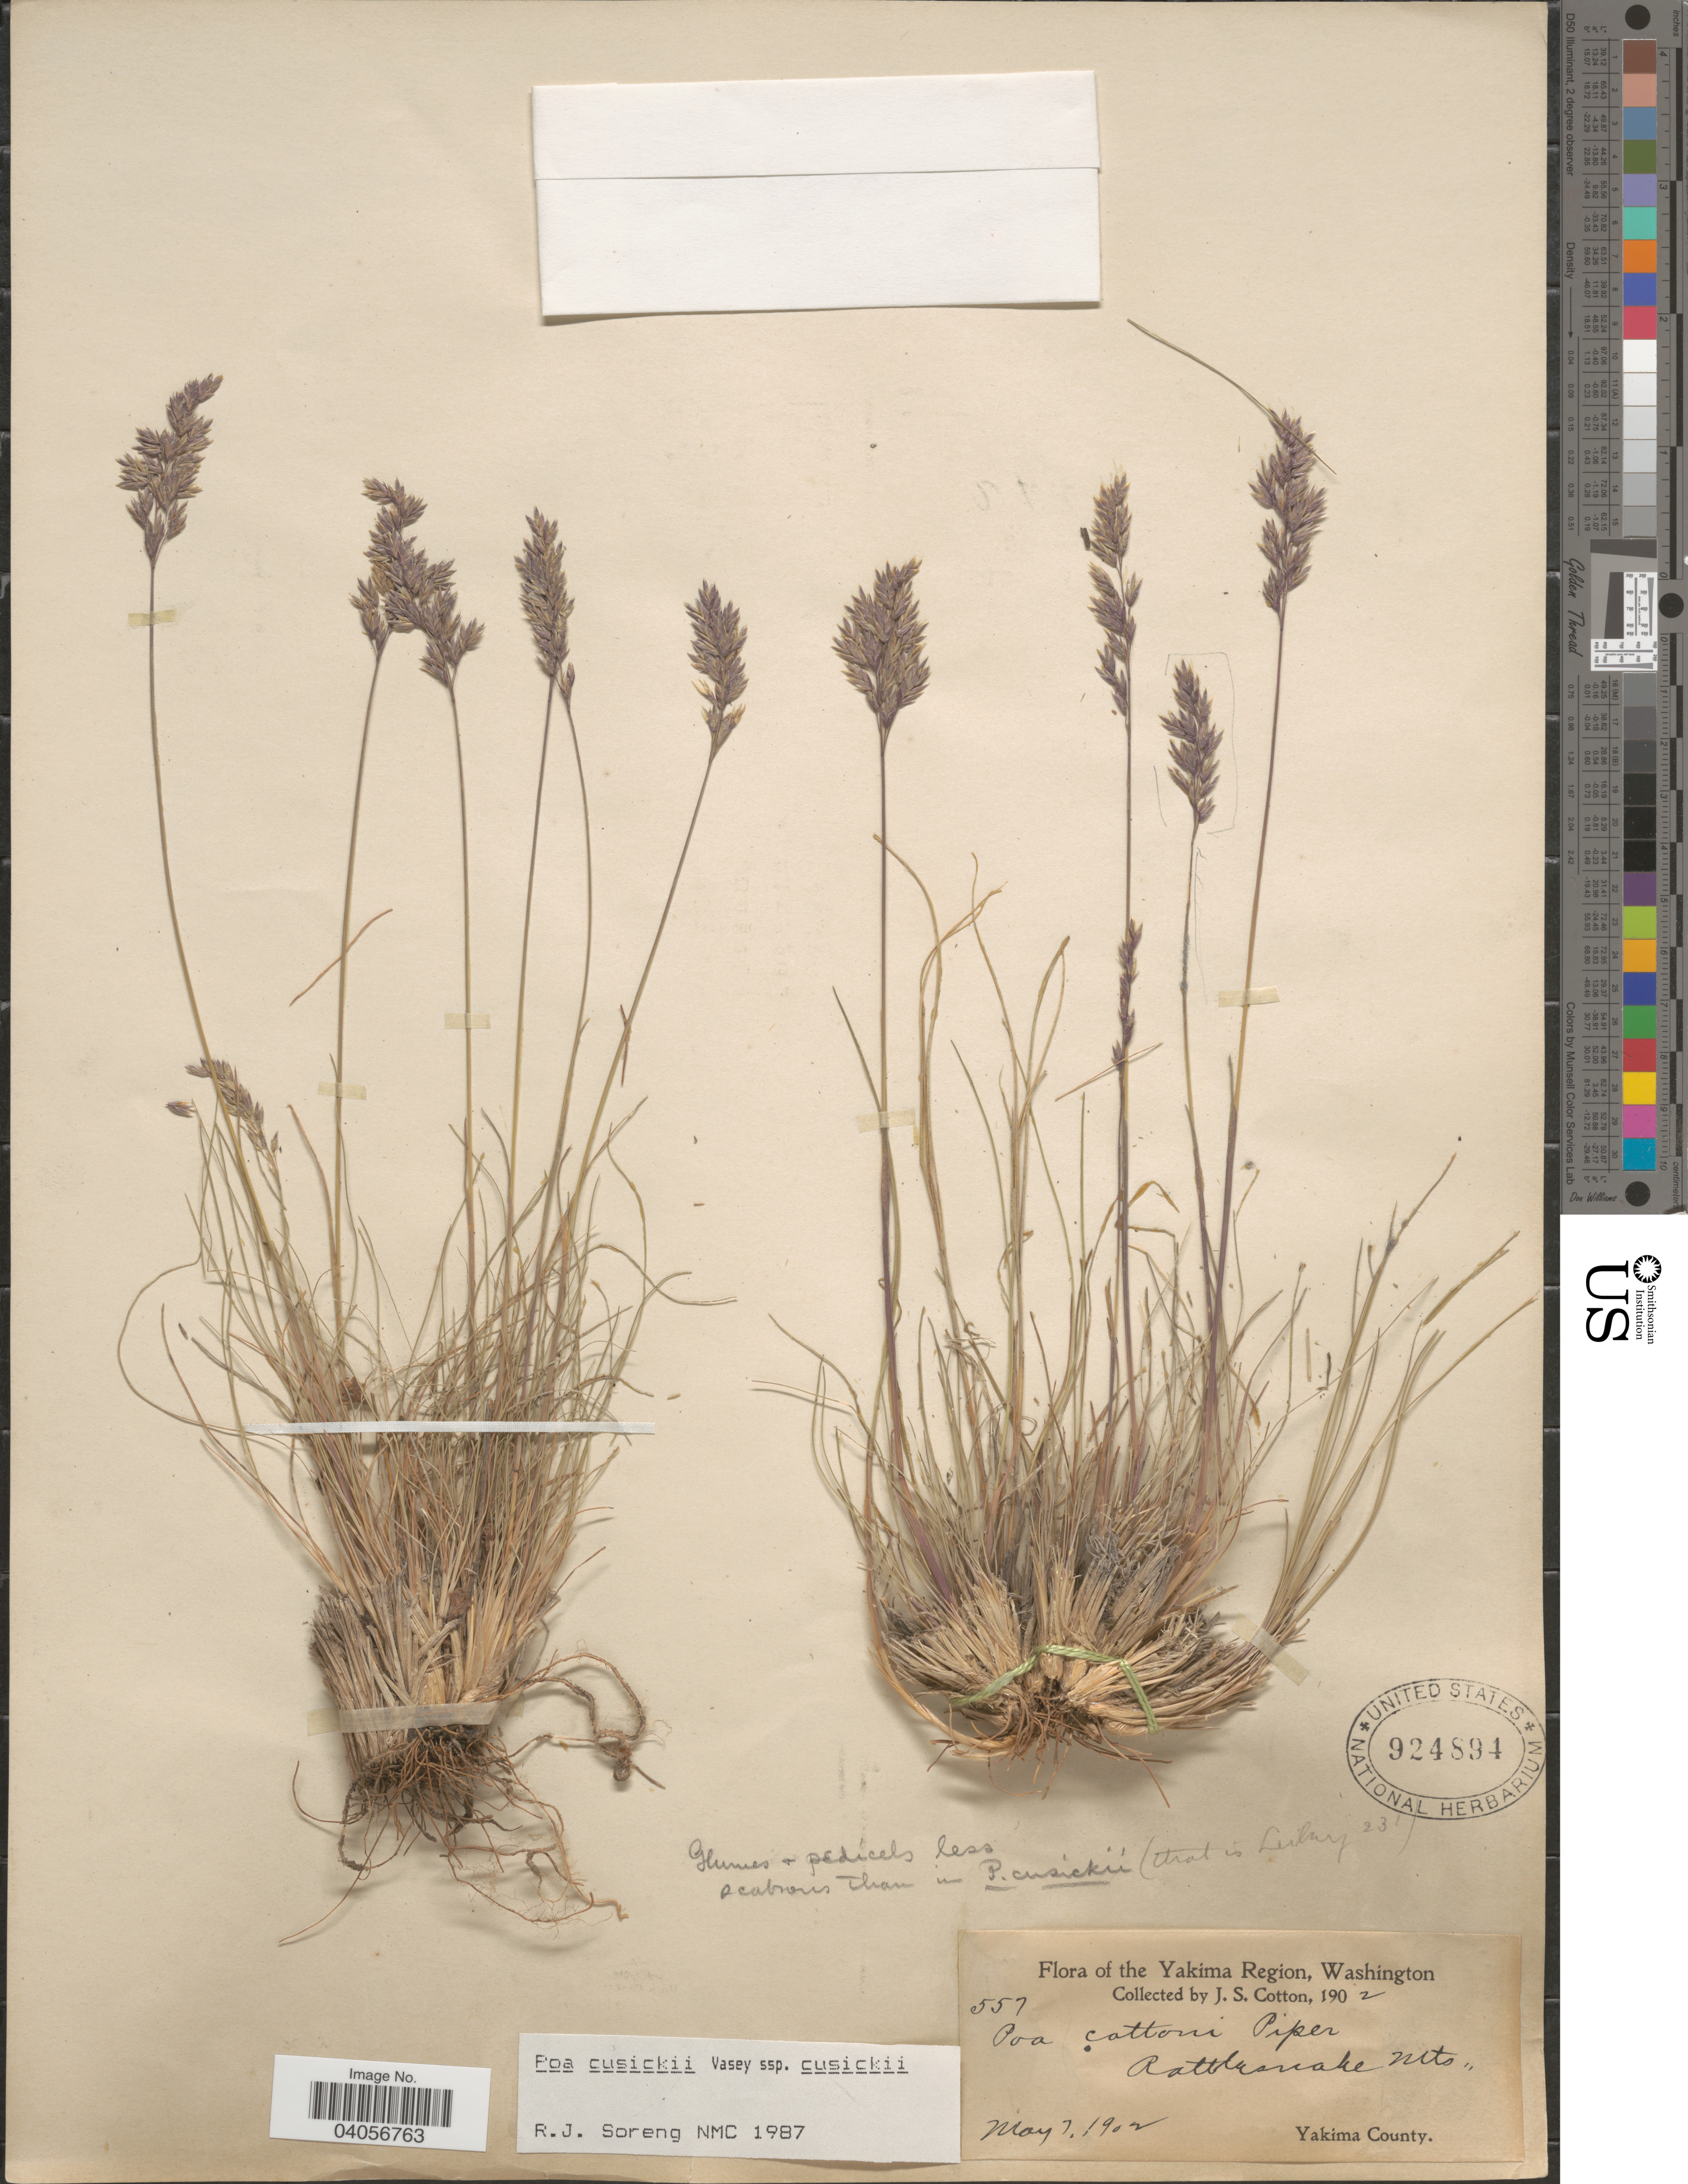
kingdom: Plantae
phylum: Tracheophyta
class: Liliopsida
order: Poales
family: Poaceae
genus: Poa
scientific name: Poa cusickii subsp. cusickii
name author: Vasey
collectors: J. S. Cotton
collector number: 557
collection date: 1902-05-07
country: United States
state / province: Washington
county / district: Yakima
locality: Yakima Region. Rattlesnake Mts. Yakima County.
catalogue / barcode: US 924894